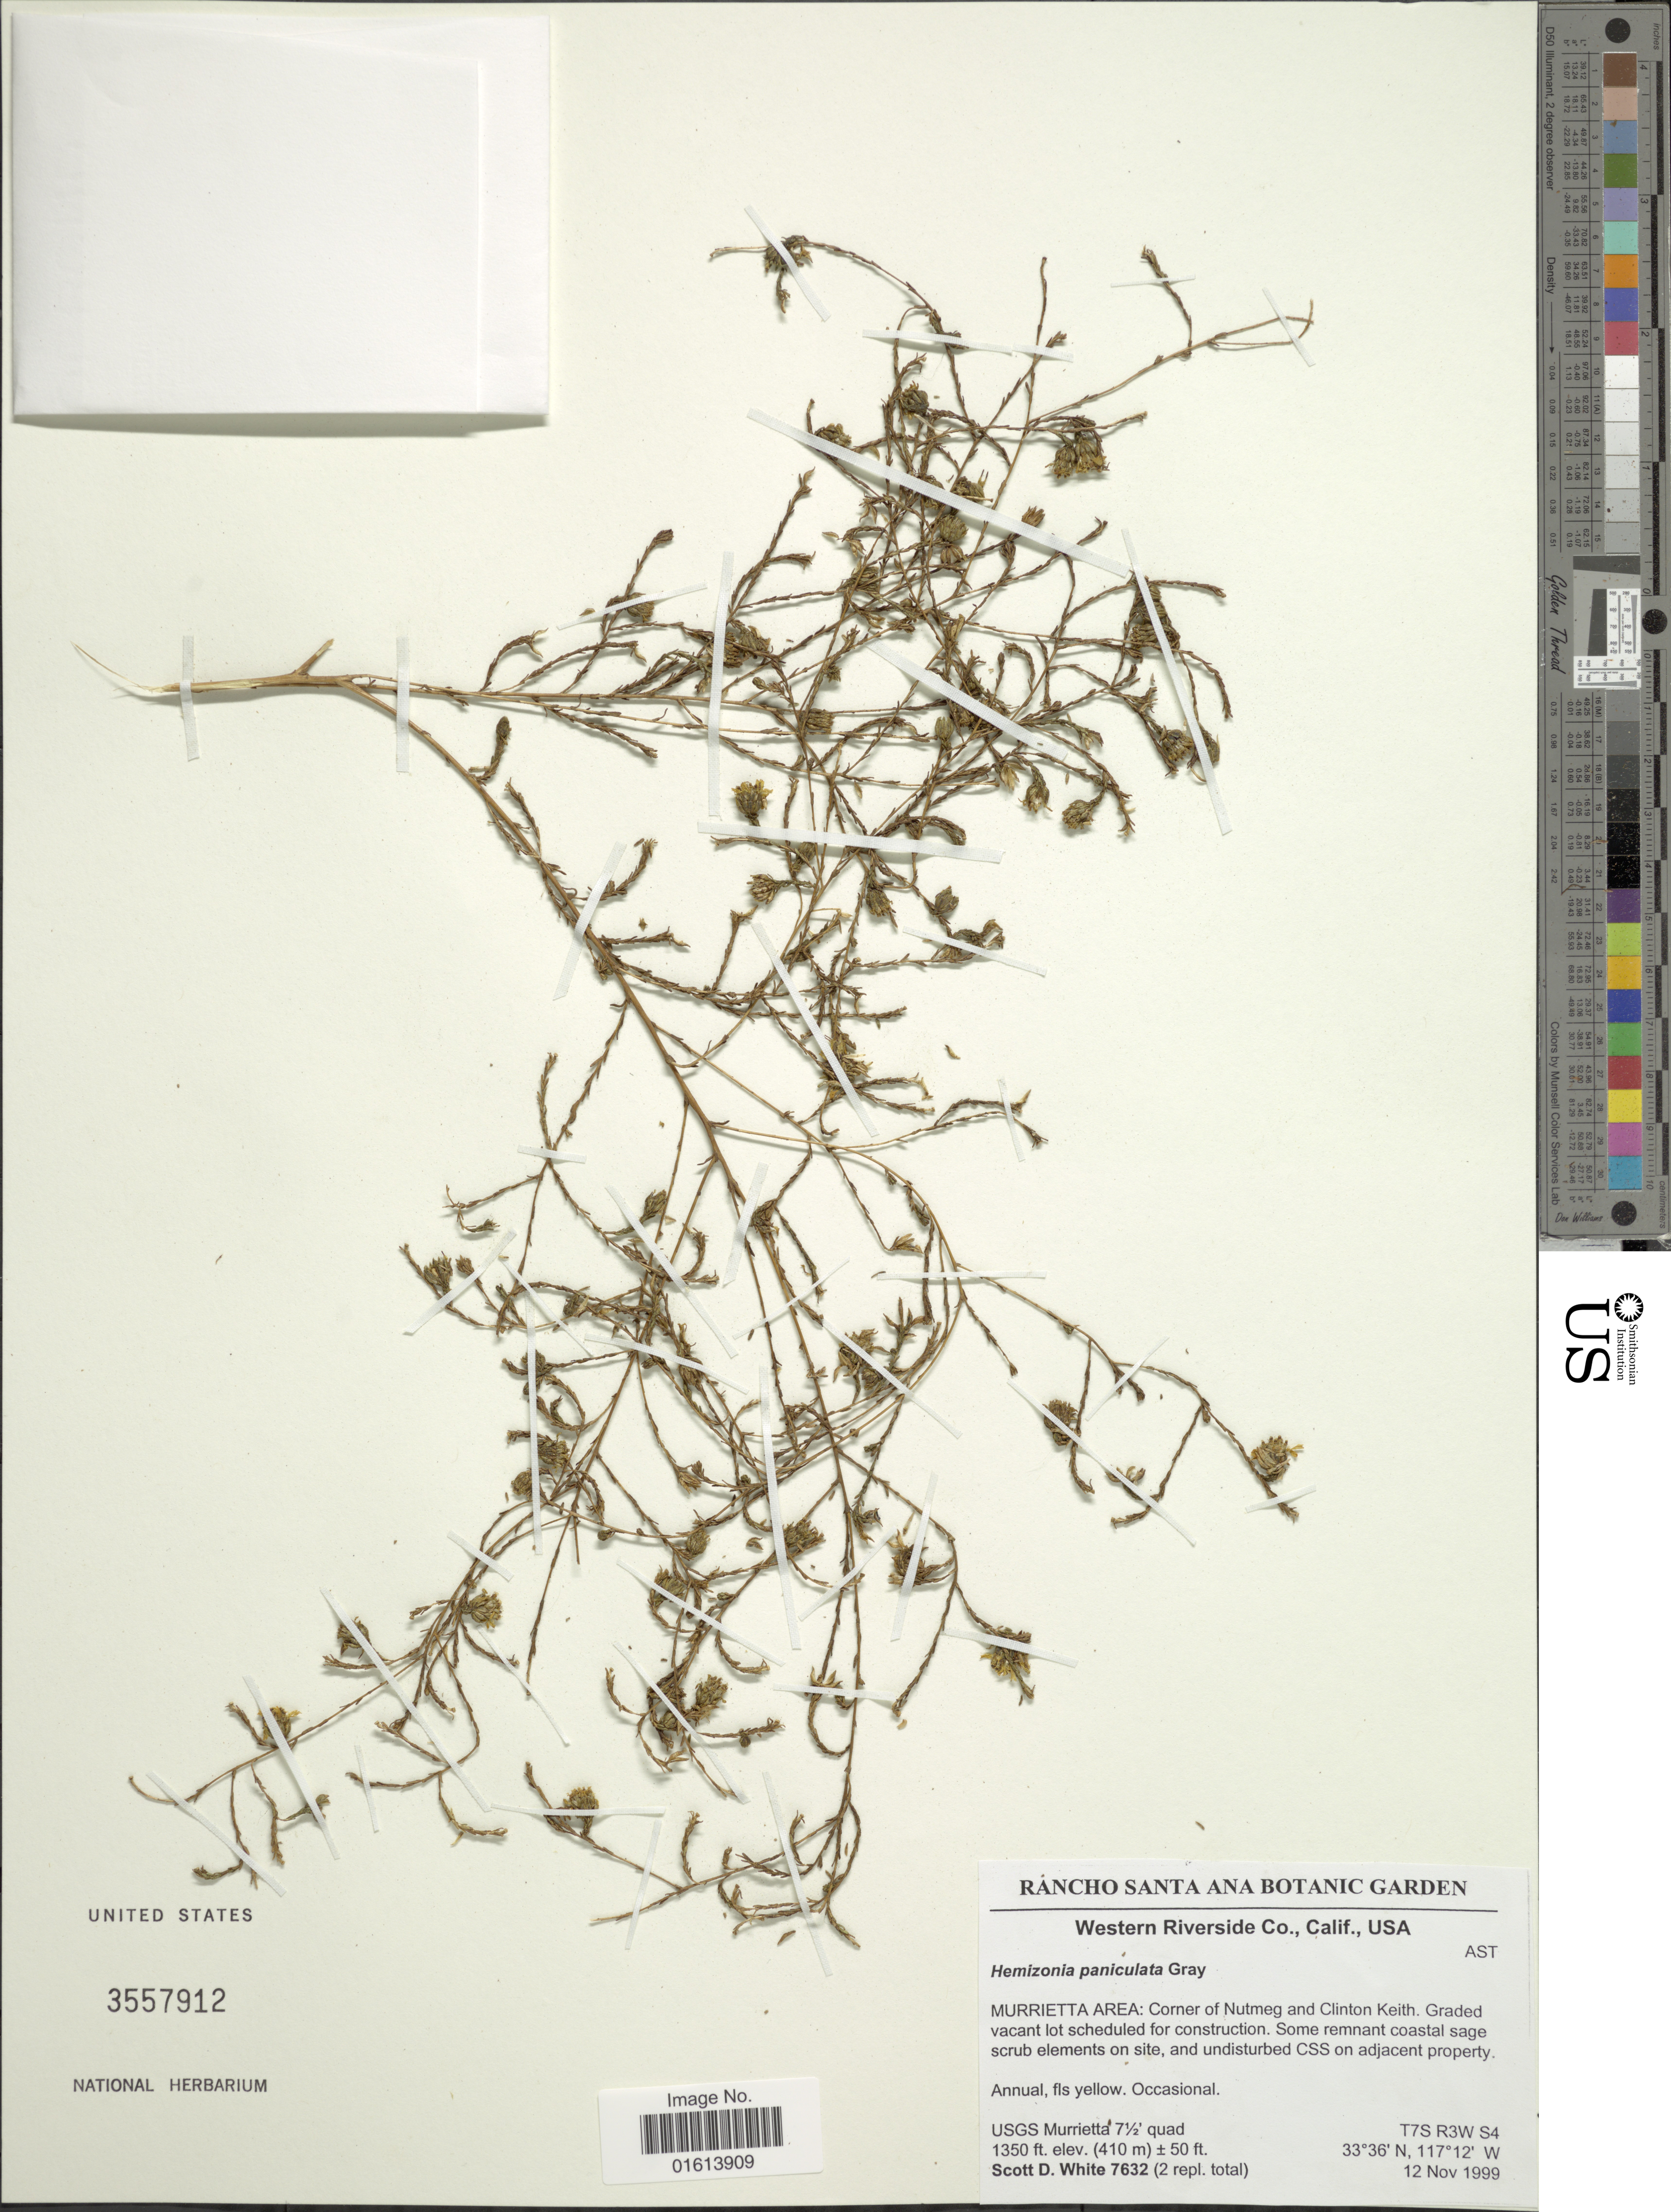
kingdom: Plantae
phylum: Tracheophyta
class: Magnoliopsida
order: Asterales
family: Asteraceae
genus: Deinandra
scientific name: Deinandra paniculata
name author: (A. Gray) Davidson & Moxley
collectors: S. White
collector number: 7632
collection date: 1999-11-12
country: United States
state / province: California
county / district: Riverside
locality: Western Riverside Co., Calif., USA. Murrieta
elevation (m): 411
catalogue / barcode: US 3557912